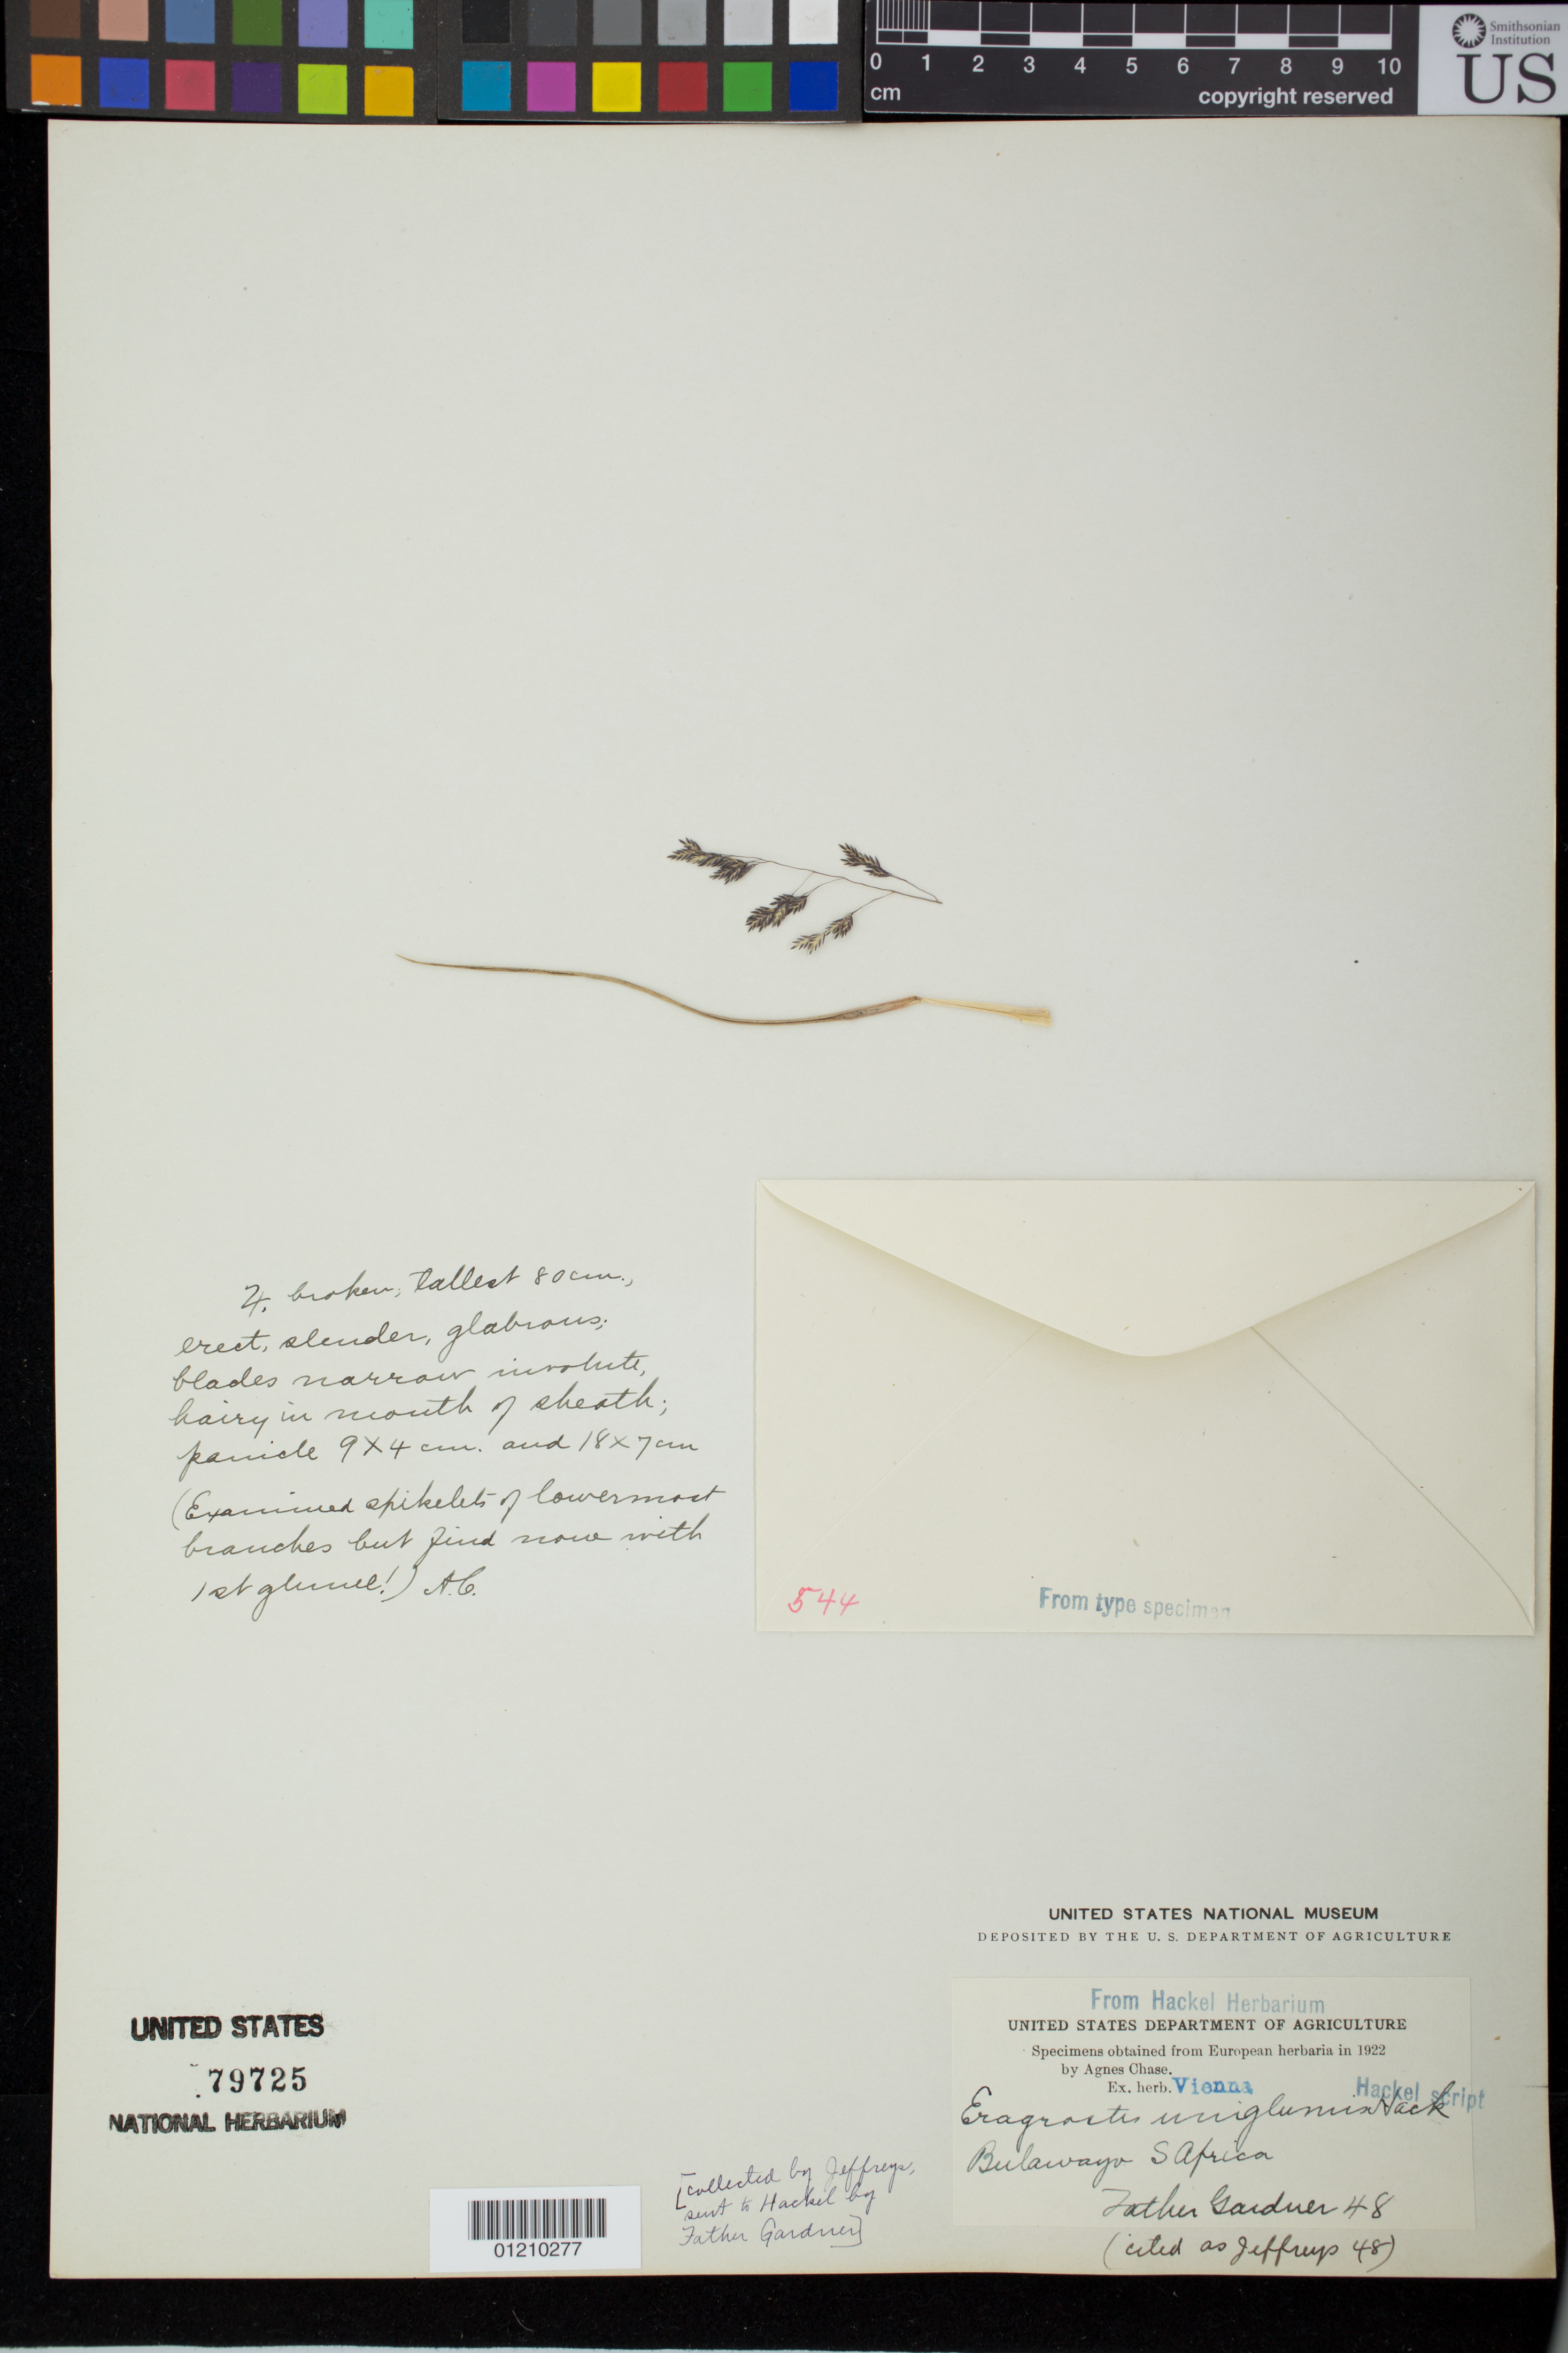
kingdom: Plantae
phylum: Tracheophyta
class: Liliopsida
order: Poales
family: Poaceae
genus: Eragrostis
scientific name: Eragrostis uniglumis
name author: Hack.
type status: Type Collection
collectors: -. Jeffreys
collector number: Gardner 48=Jeffreys 48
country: Zimbabwe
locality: Bulawayo.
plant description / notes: Fragmentary material of type specimen ex herb. Vienna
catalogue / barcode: US 79725